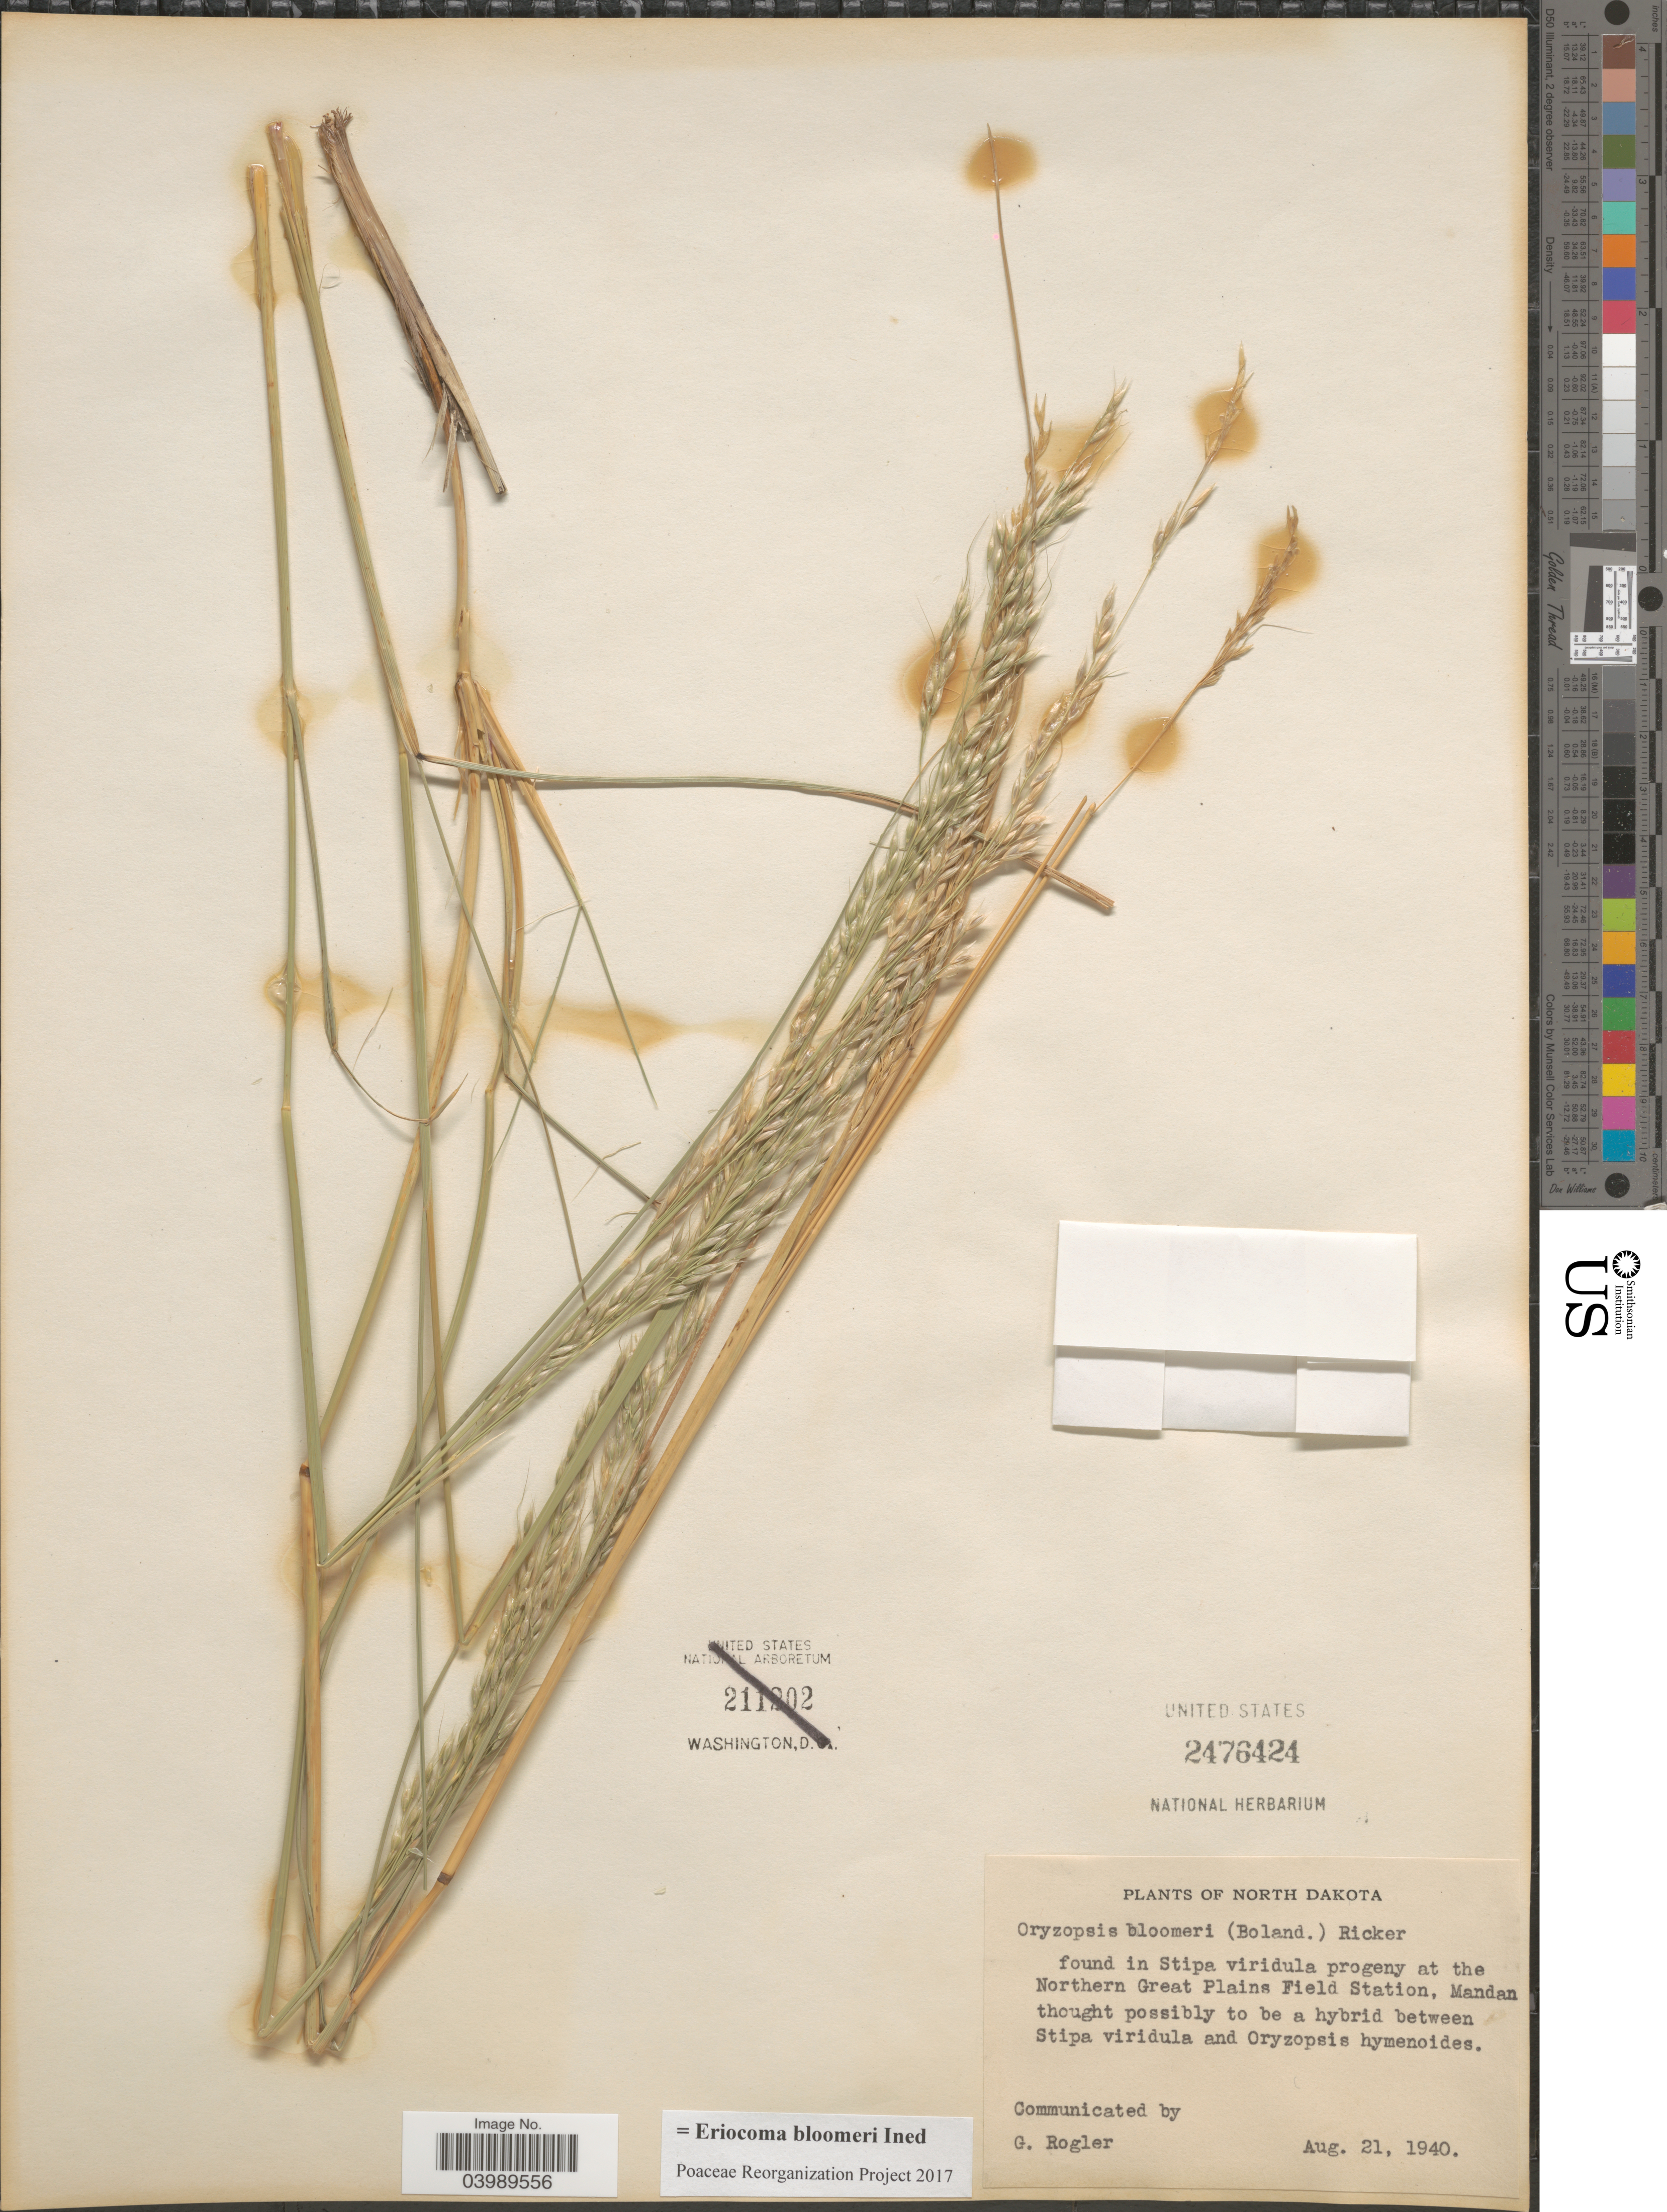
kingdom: Plantae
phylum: Tracheophyta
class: Liliopsida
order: Poales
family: Poaceae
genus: Eriocoma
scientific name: Eriocoma bloomeri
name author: Romasch.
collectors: G. Rogler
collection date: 1940-08-21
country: United States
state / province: North Dakota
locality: At the Northern Great Plains Field Station, Mandan.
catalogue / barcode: US 2476424